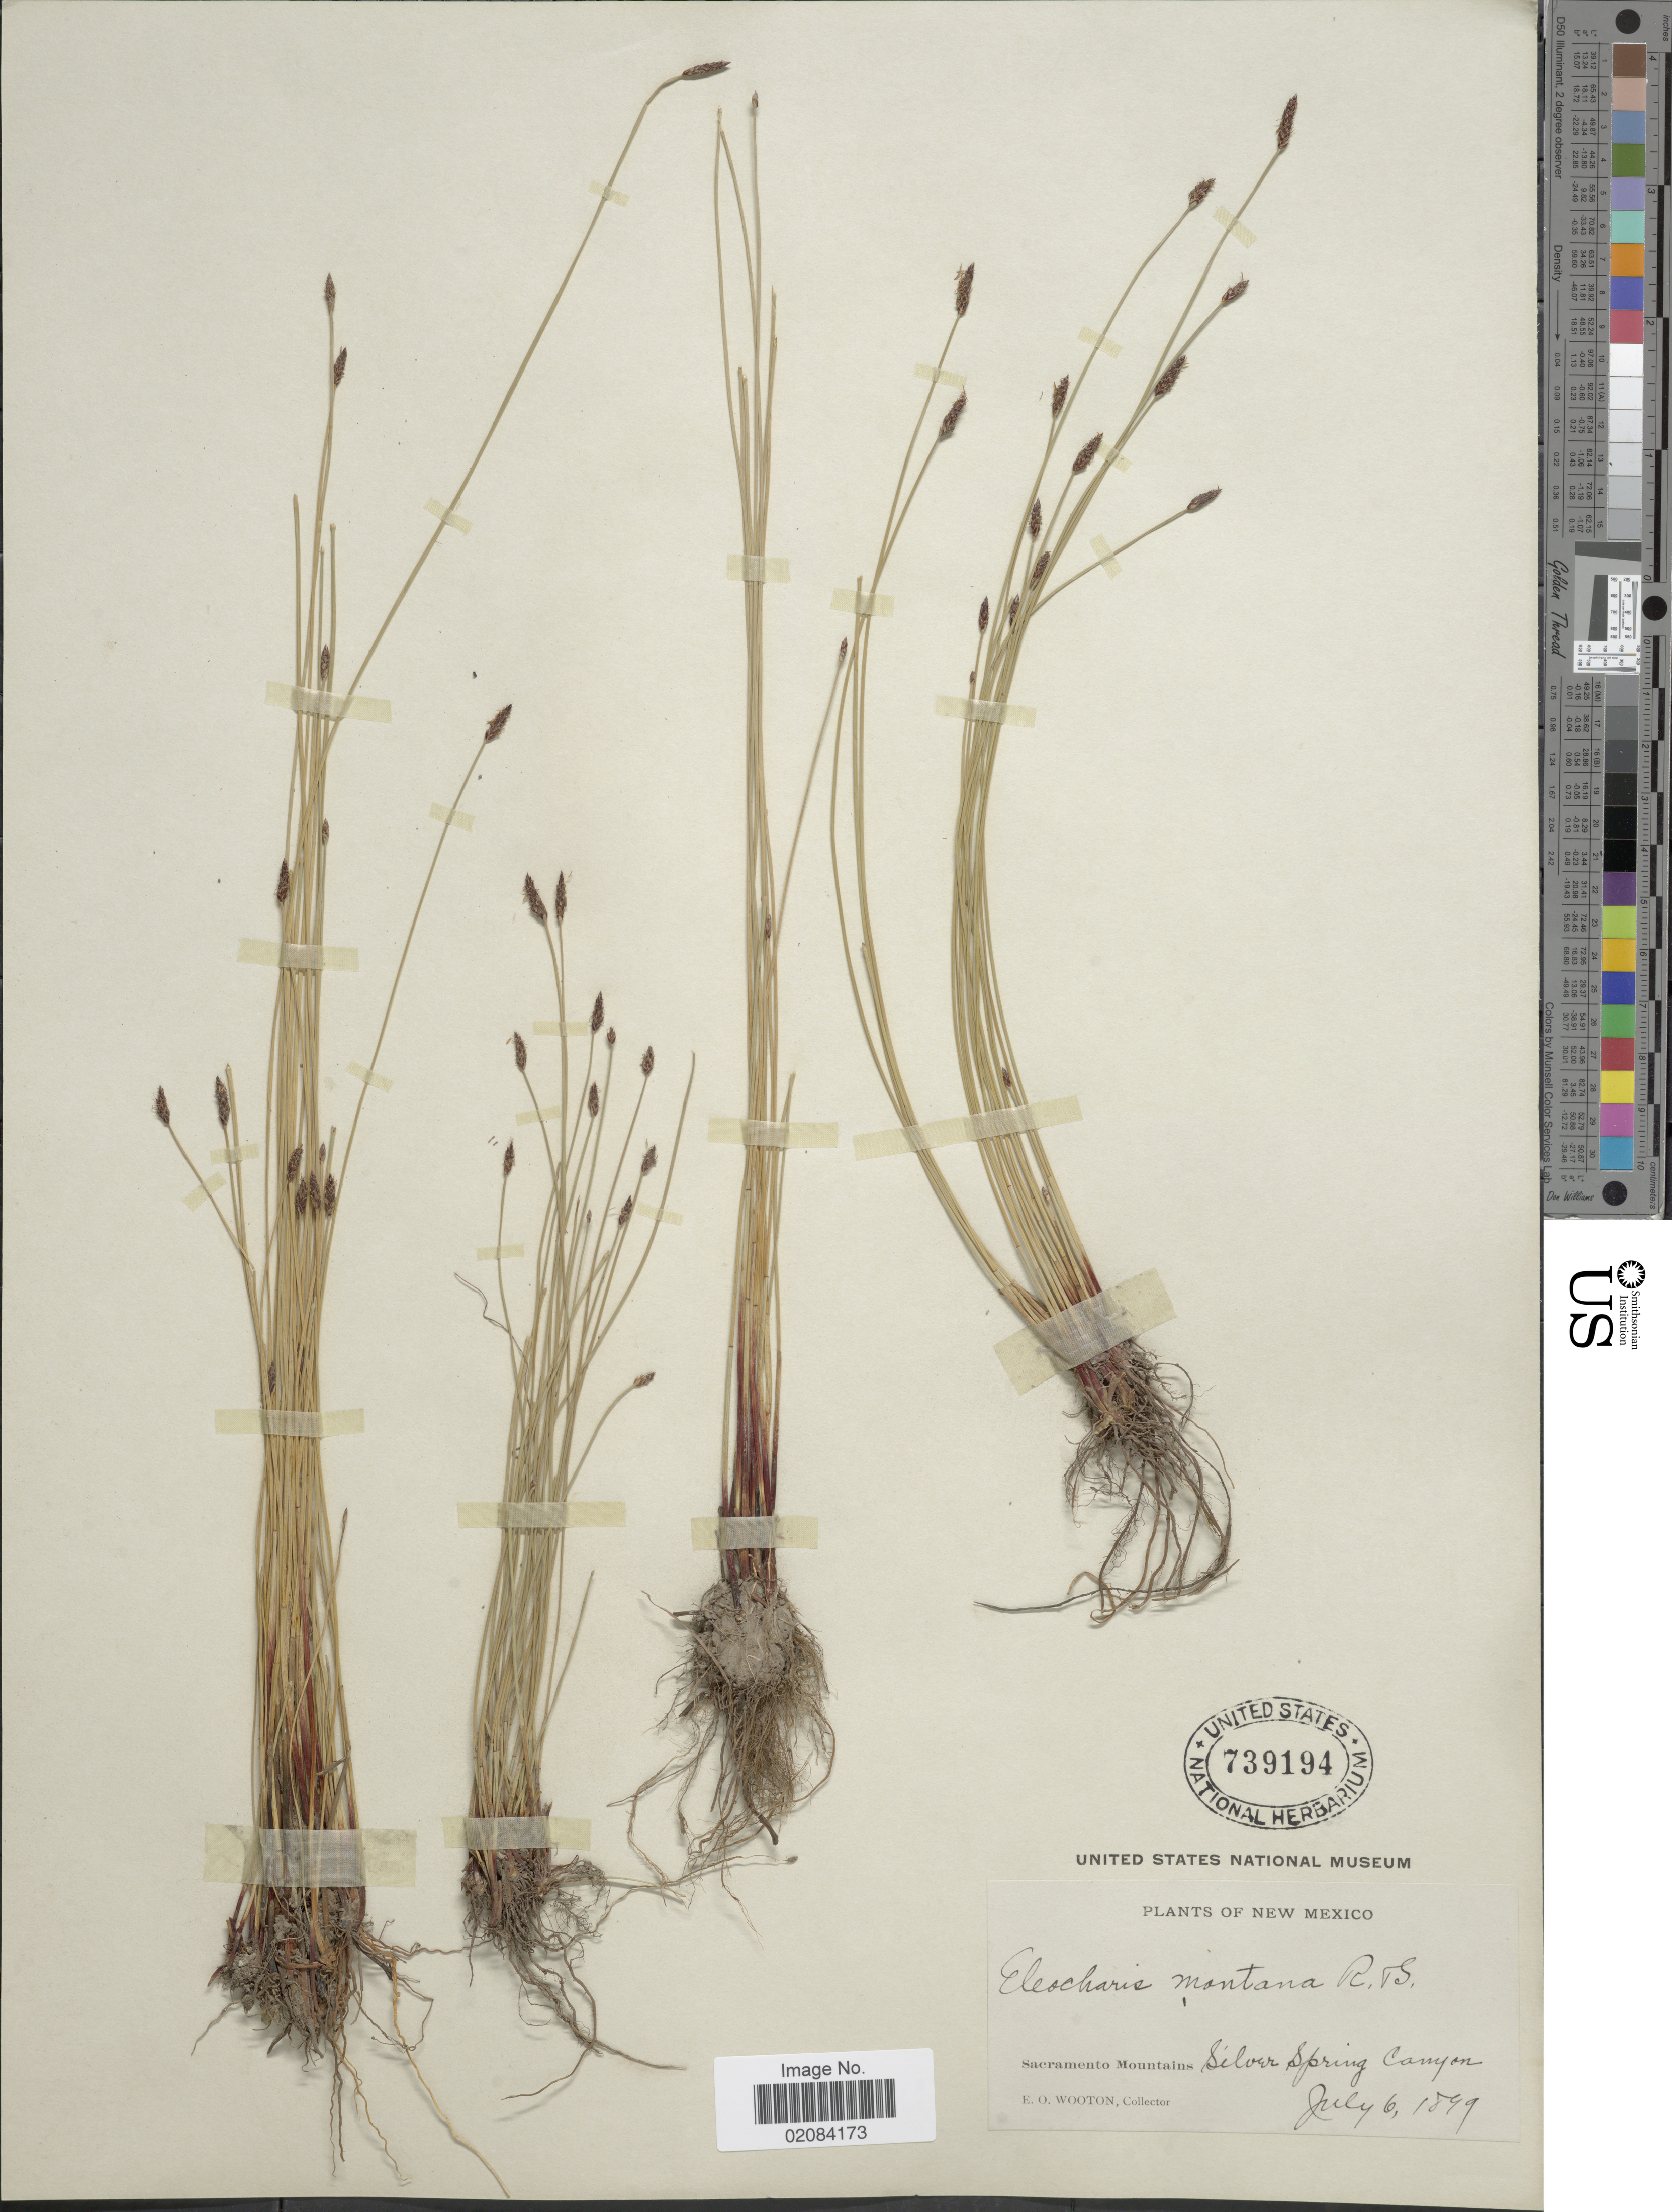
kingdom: Plantae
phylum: Tracheophyta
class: Liliopsida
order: Poales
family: Cyperaceae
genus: Eleocharis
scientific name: Eleocharis parishii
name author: Britton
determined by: Strong, Mark T., (BOT), Smithsonian Institution - National Museum of Natural History (UNITED STATES)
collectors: E. O. Wooton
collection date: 1899-07-06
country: United States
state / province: New Mexico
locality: Sacramento Mountains Silver Spring Campon.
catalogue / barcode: US 739194